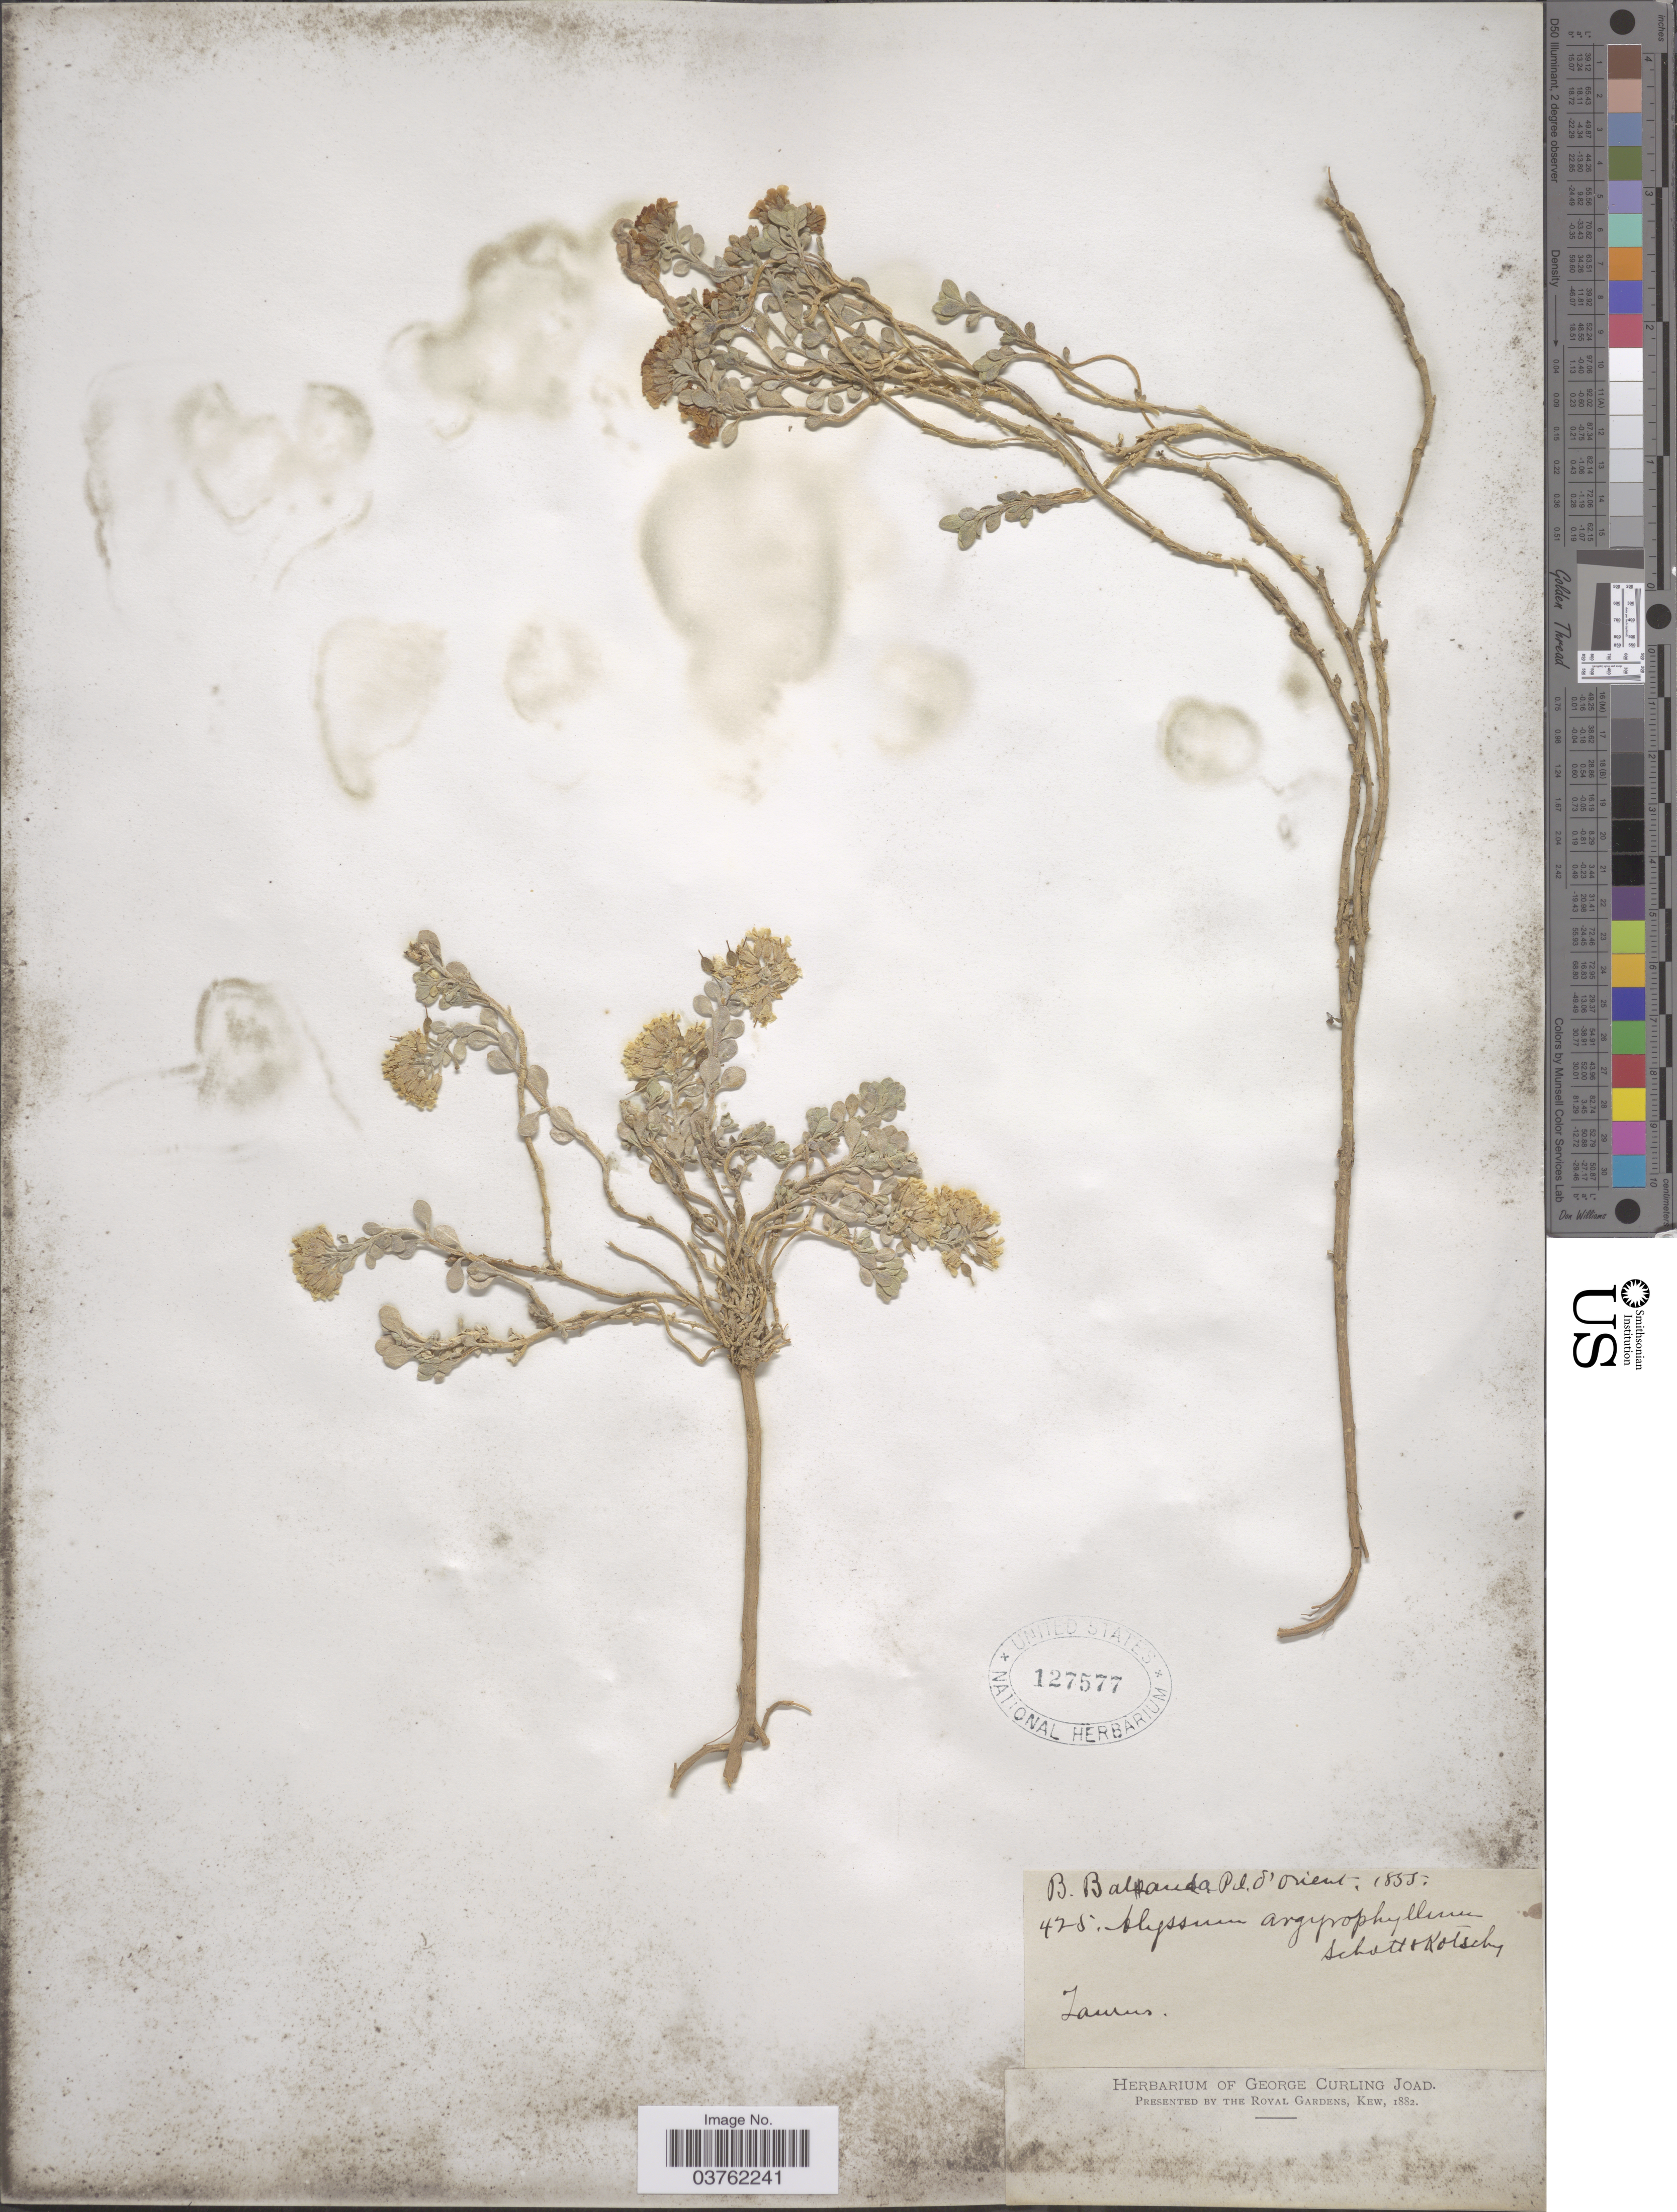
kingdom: Plantae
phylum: Tracheophyta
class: Magnoliopsida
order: Brassicales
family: Brassicaceae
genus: Alyssum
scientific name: Alyssum argyrophyllum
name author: Schott & Kotschy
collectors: B. Balansa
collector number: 425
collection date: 1855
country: Turkey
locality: D'Orient. Taurus.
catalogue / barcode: US 127577